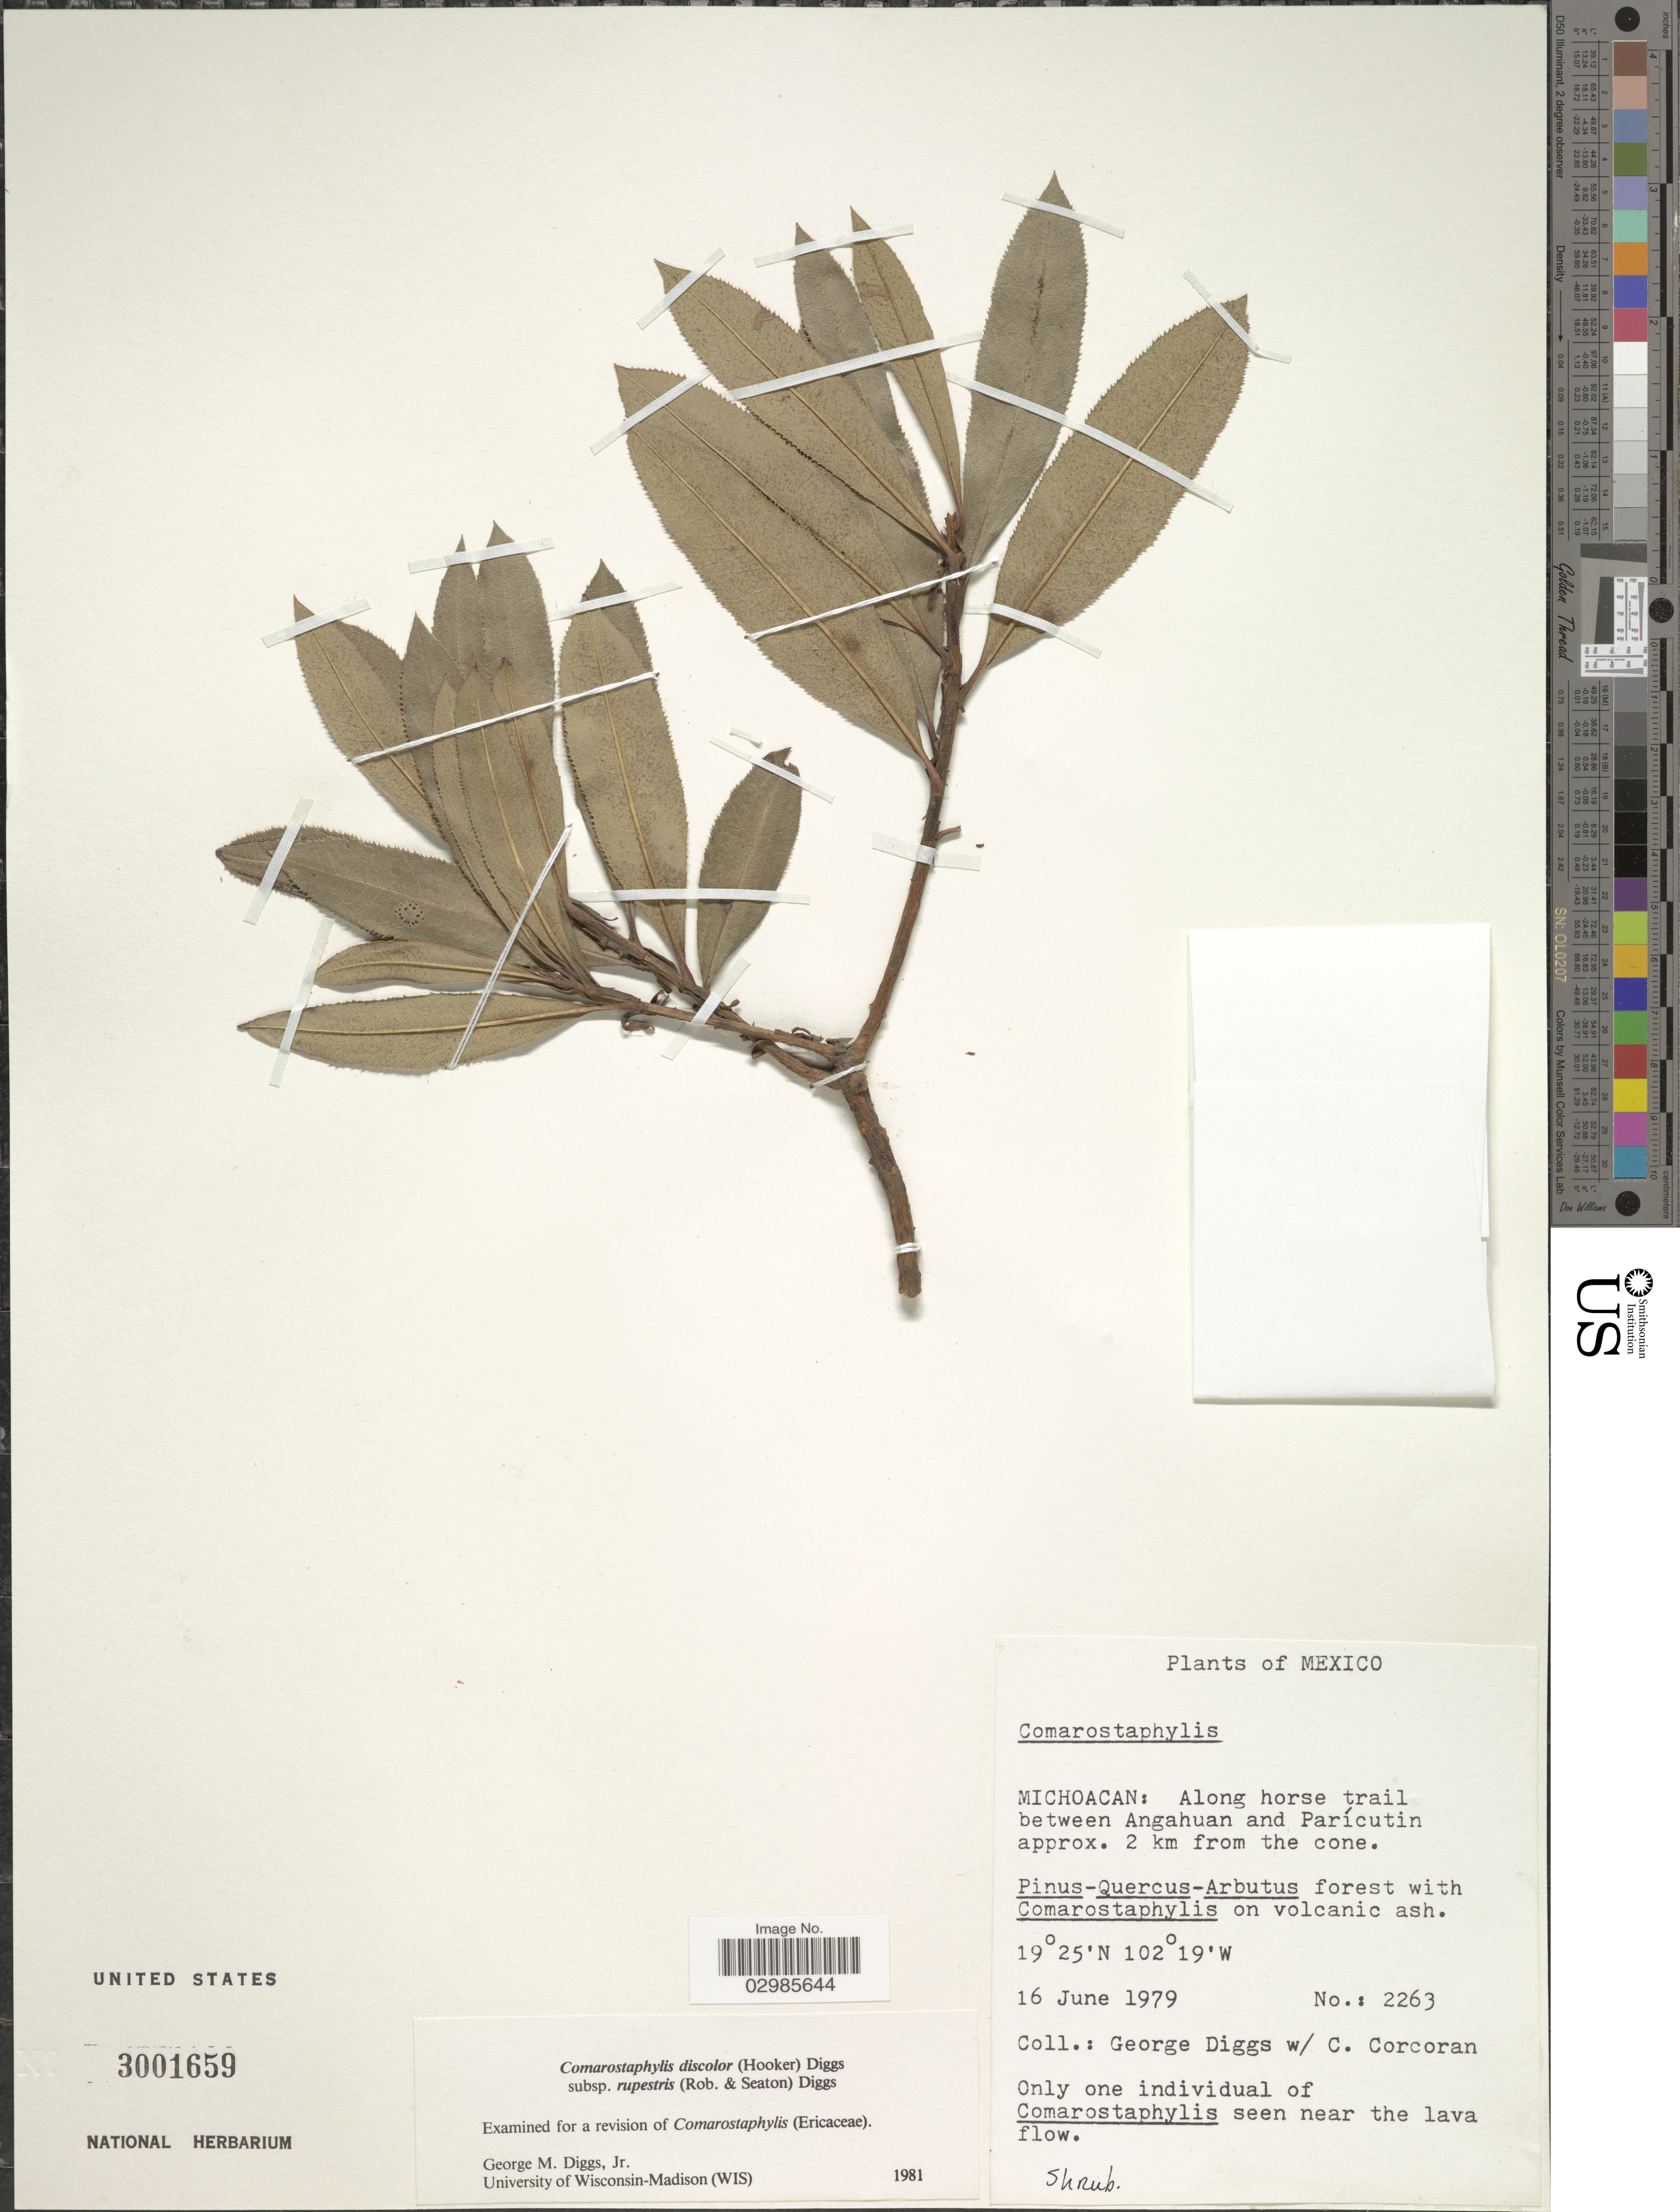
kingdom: Plantae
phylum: Tracheophyta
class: Magnoliopsida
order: Ericales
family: Ericaceae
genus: Comarostaphylis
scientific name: Comarostaphylis discolor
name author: (Hook.) Diggs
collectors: G. Diggs & C. Corcoran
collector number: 2263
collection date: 1979-06-16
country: Mexico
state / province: Michoacán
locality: Along horse trail between Angahuan and Parícutin approx. 2 km from the cone.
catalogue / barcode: US 3001659